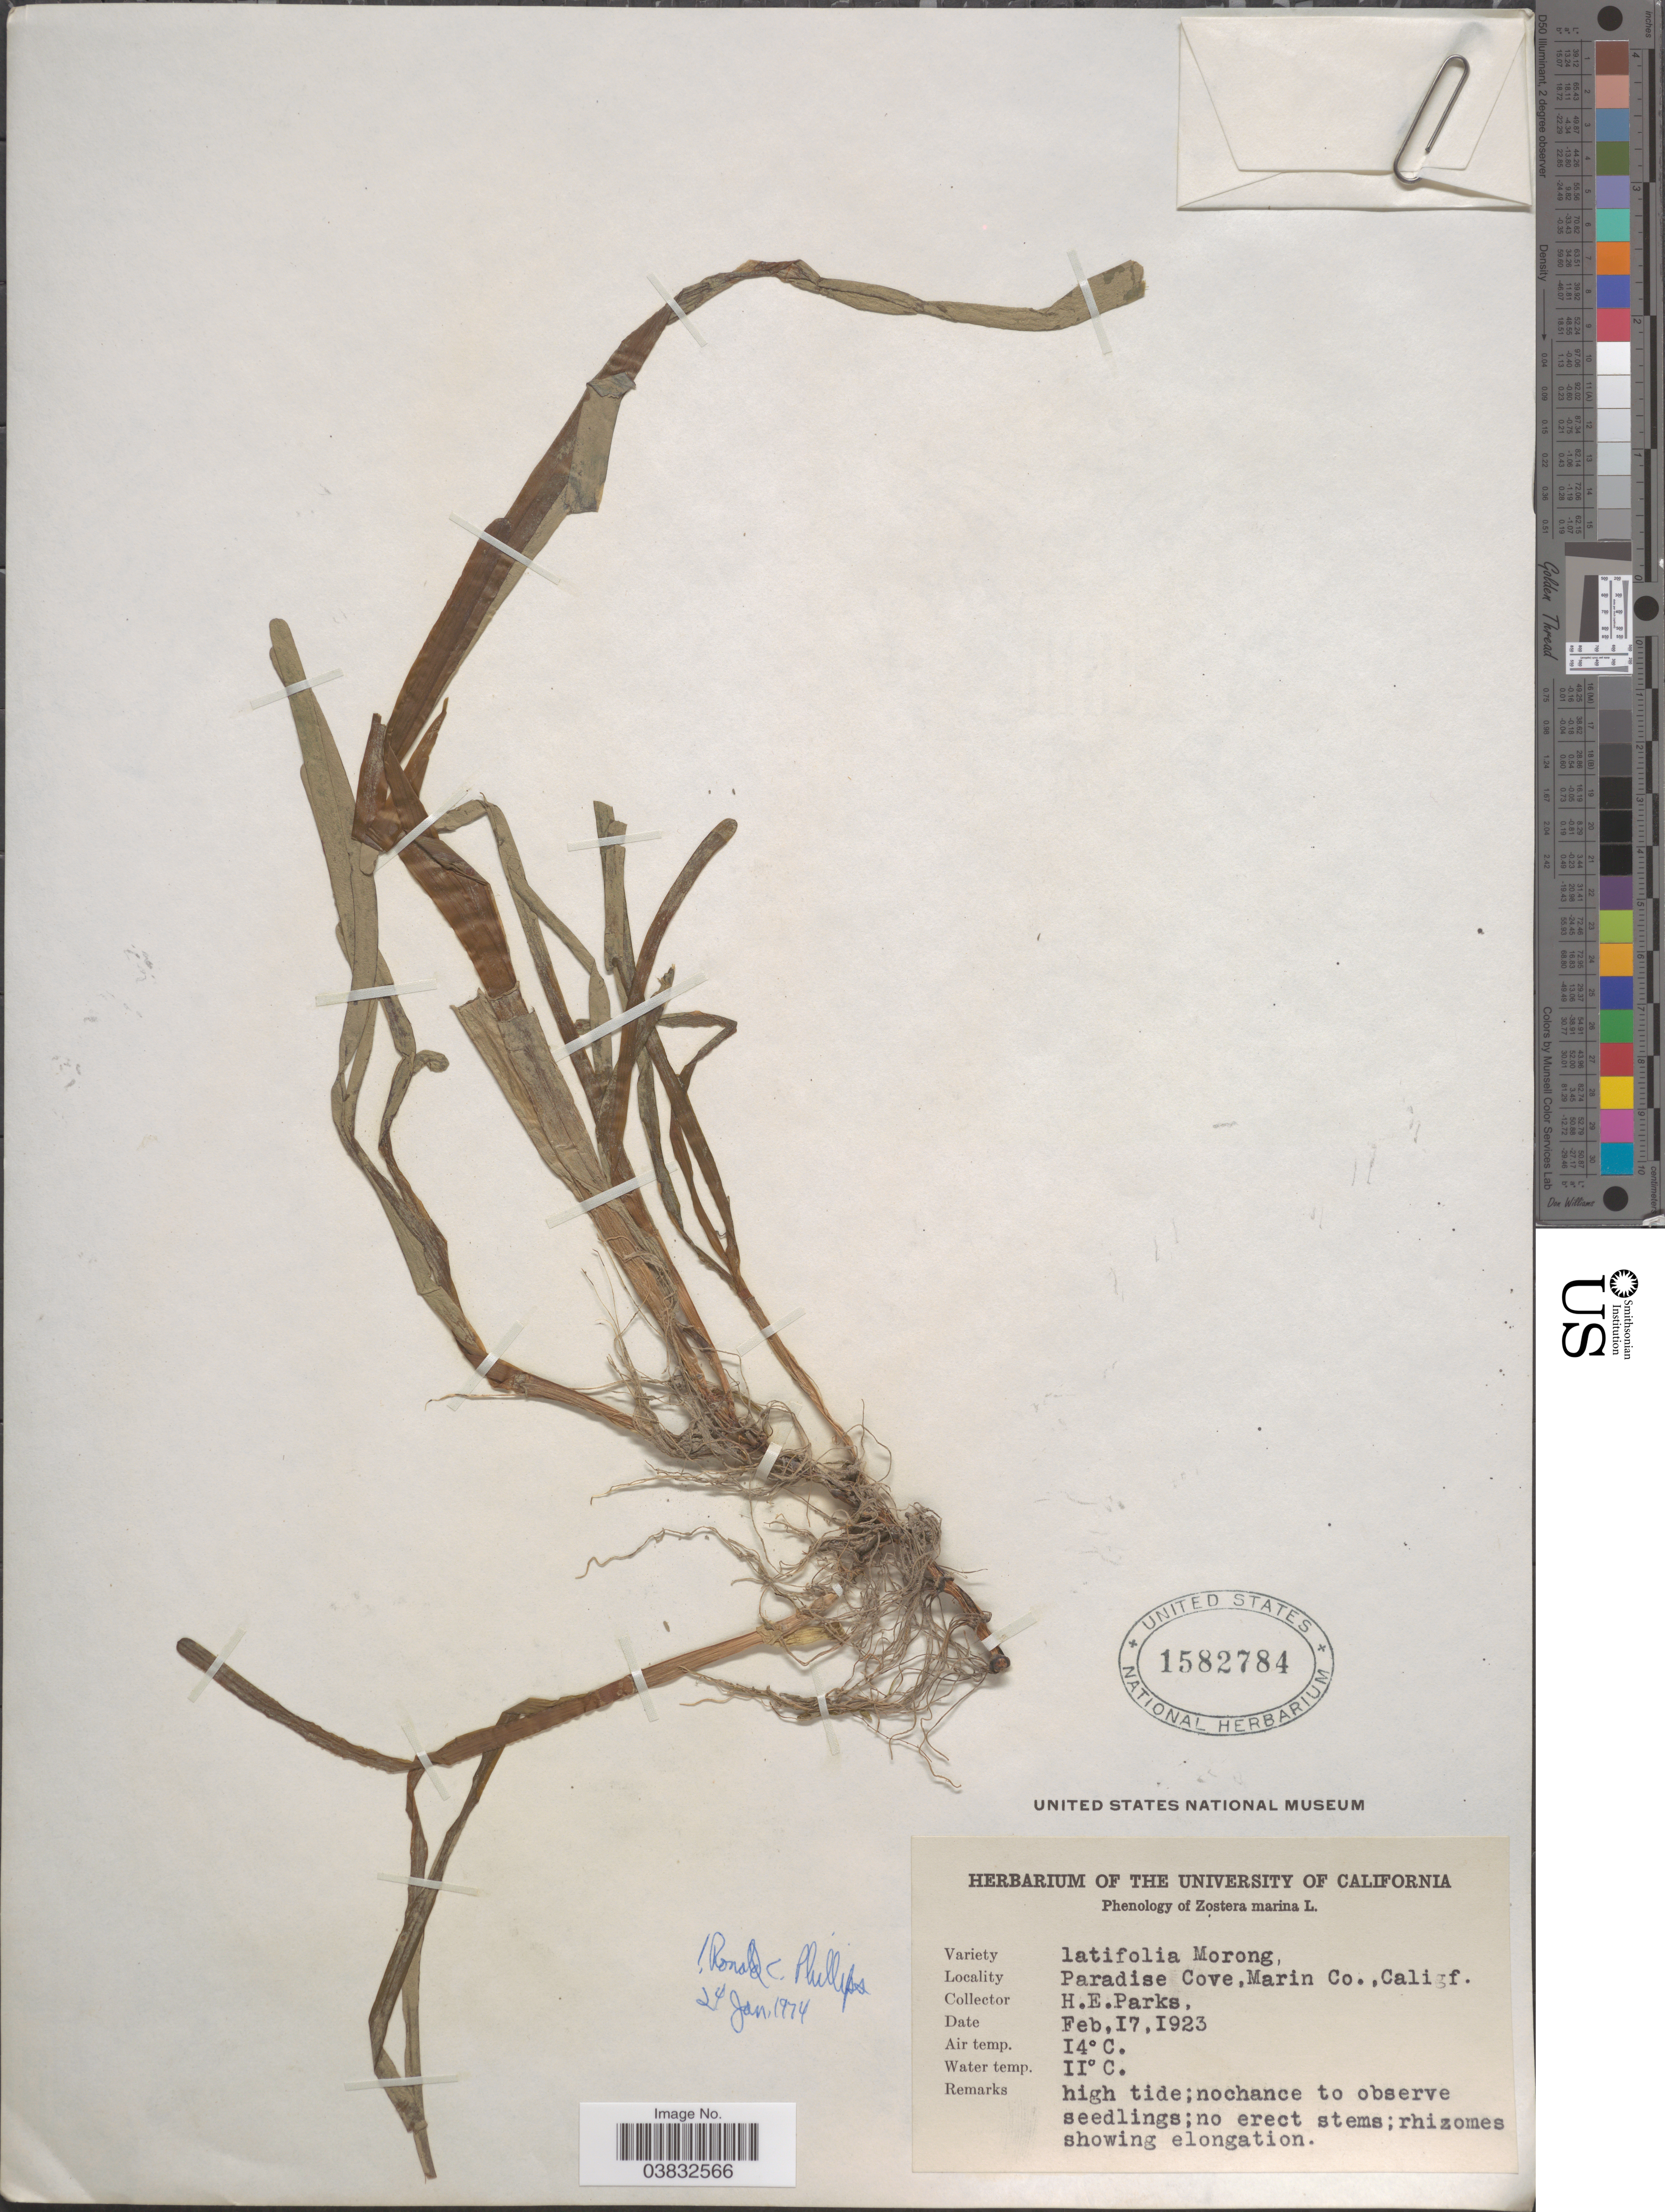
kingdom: Plantae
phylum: Tracheophyta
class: Liliopsida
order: Alismatales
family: Zosteraceae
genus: Zostera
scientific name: Zostera marina var. latifolia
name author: L.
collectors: H. E. Parks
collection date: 1923-02-17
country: United States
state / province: California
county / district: Marin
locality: Paradise Cove, Marin Co.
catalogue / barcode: US 1582784